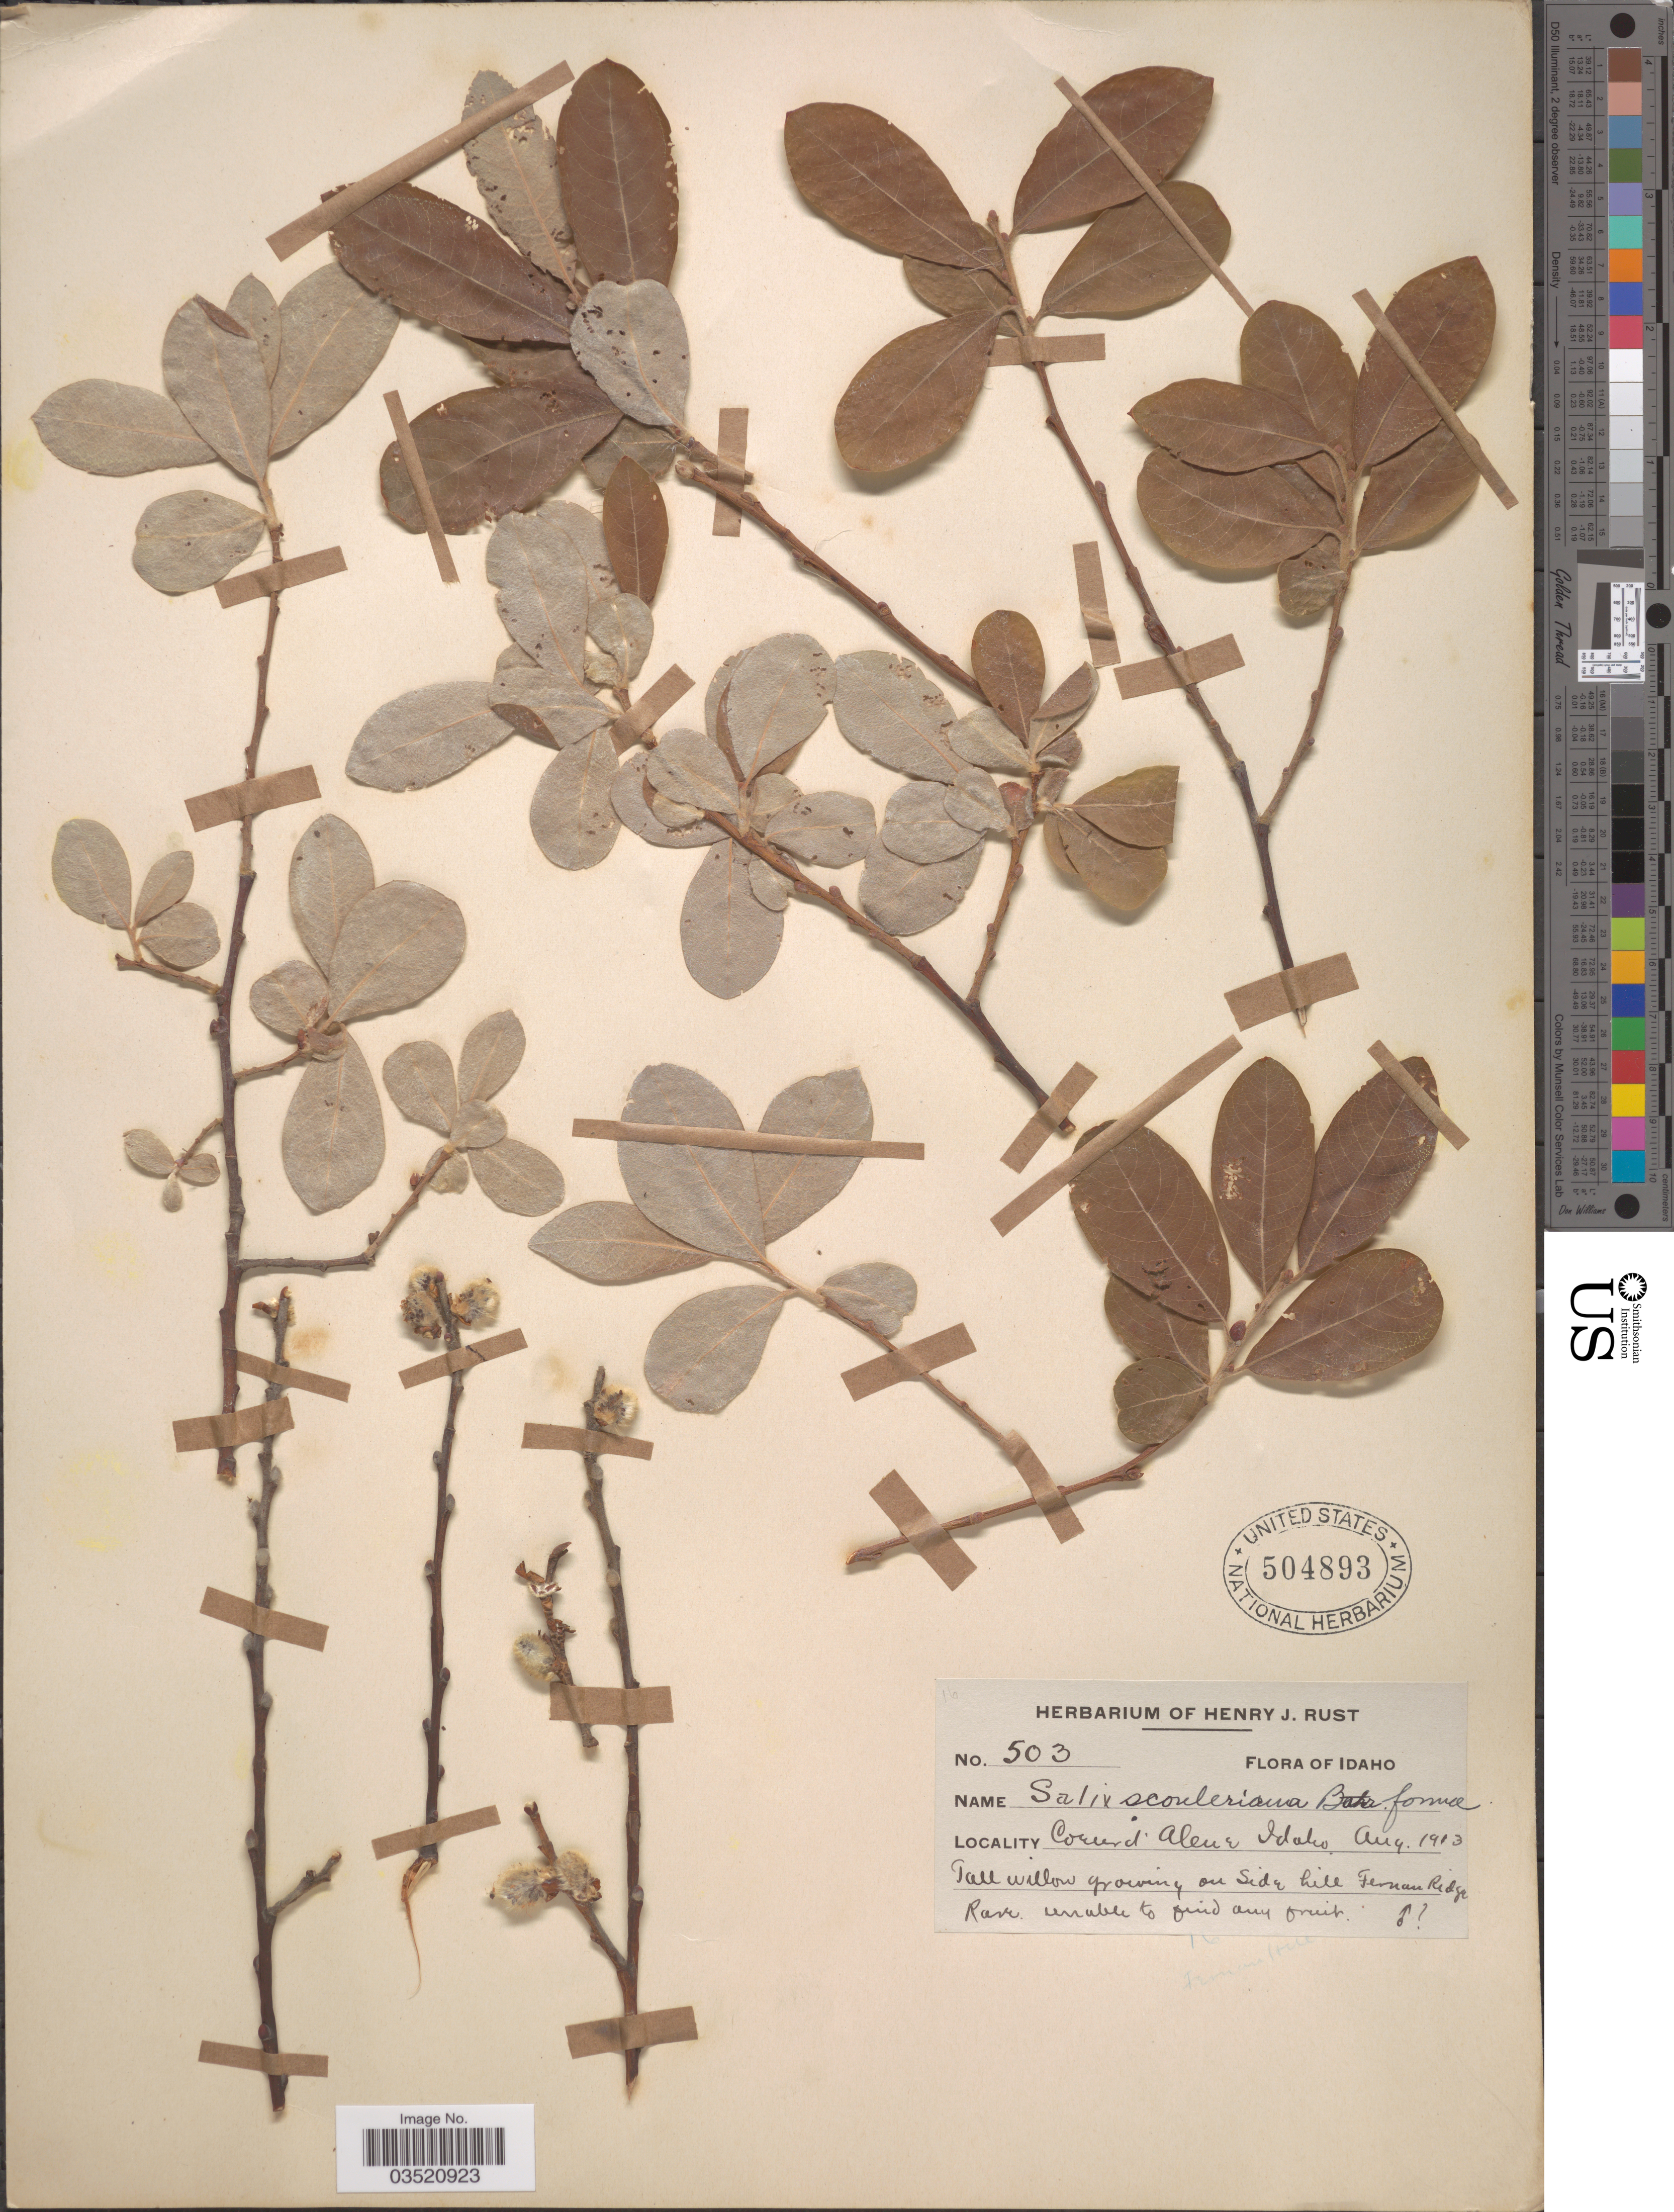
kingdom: Plantae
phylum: Tracheophyta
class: Magnoliopsida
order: Malpighiales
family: Salicaceae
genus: Salix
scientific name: Salix scouleriana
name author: Barratt ex Hook.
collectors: ex herb. Henry J. Rust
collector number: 503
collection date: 1913-08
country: United States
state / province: Idaho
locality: Coeur d'Alene. On Side hill Fernan Ridge.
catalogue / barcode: US 504893